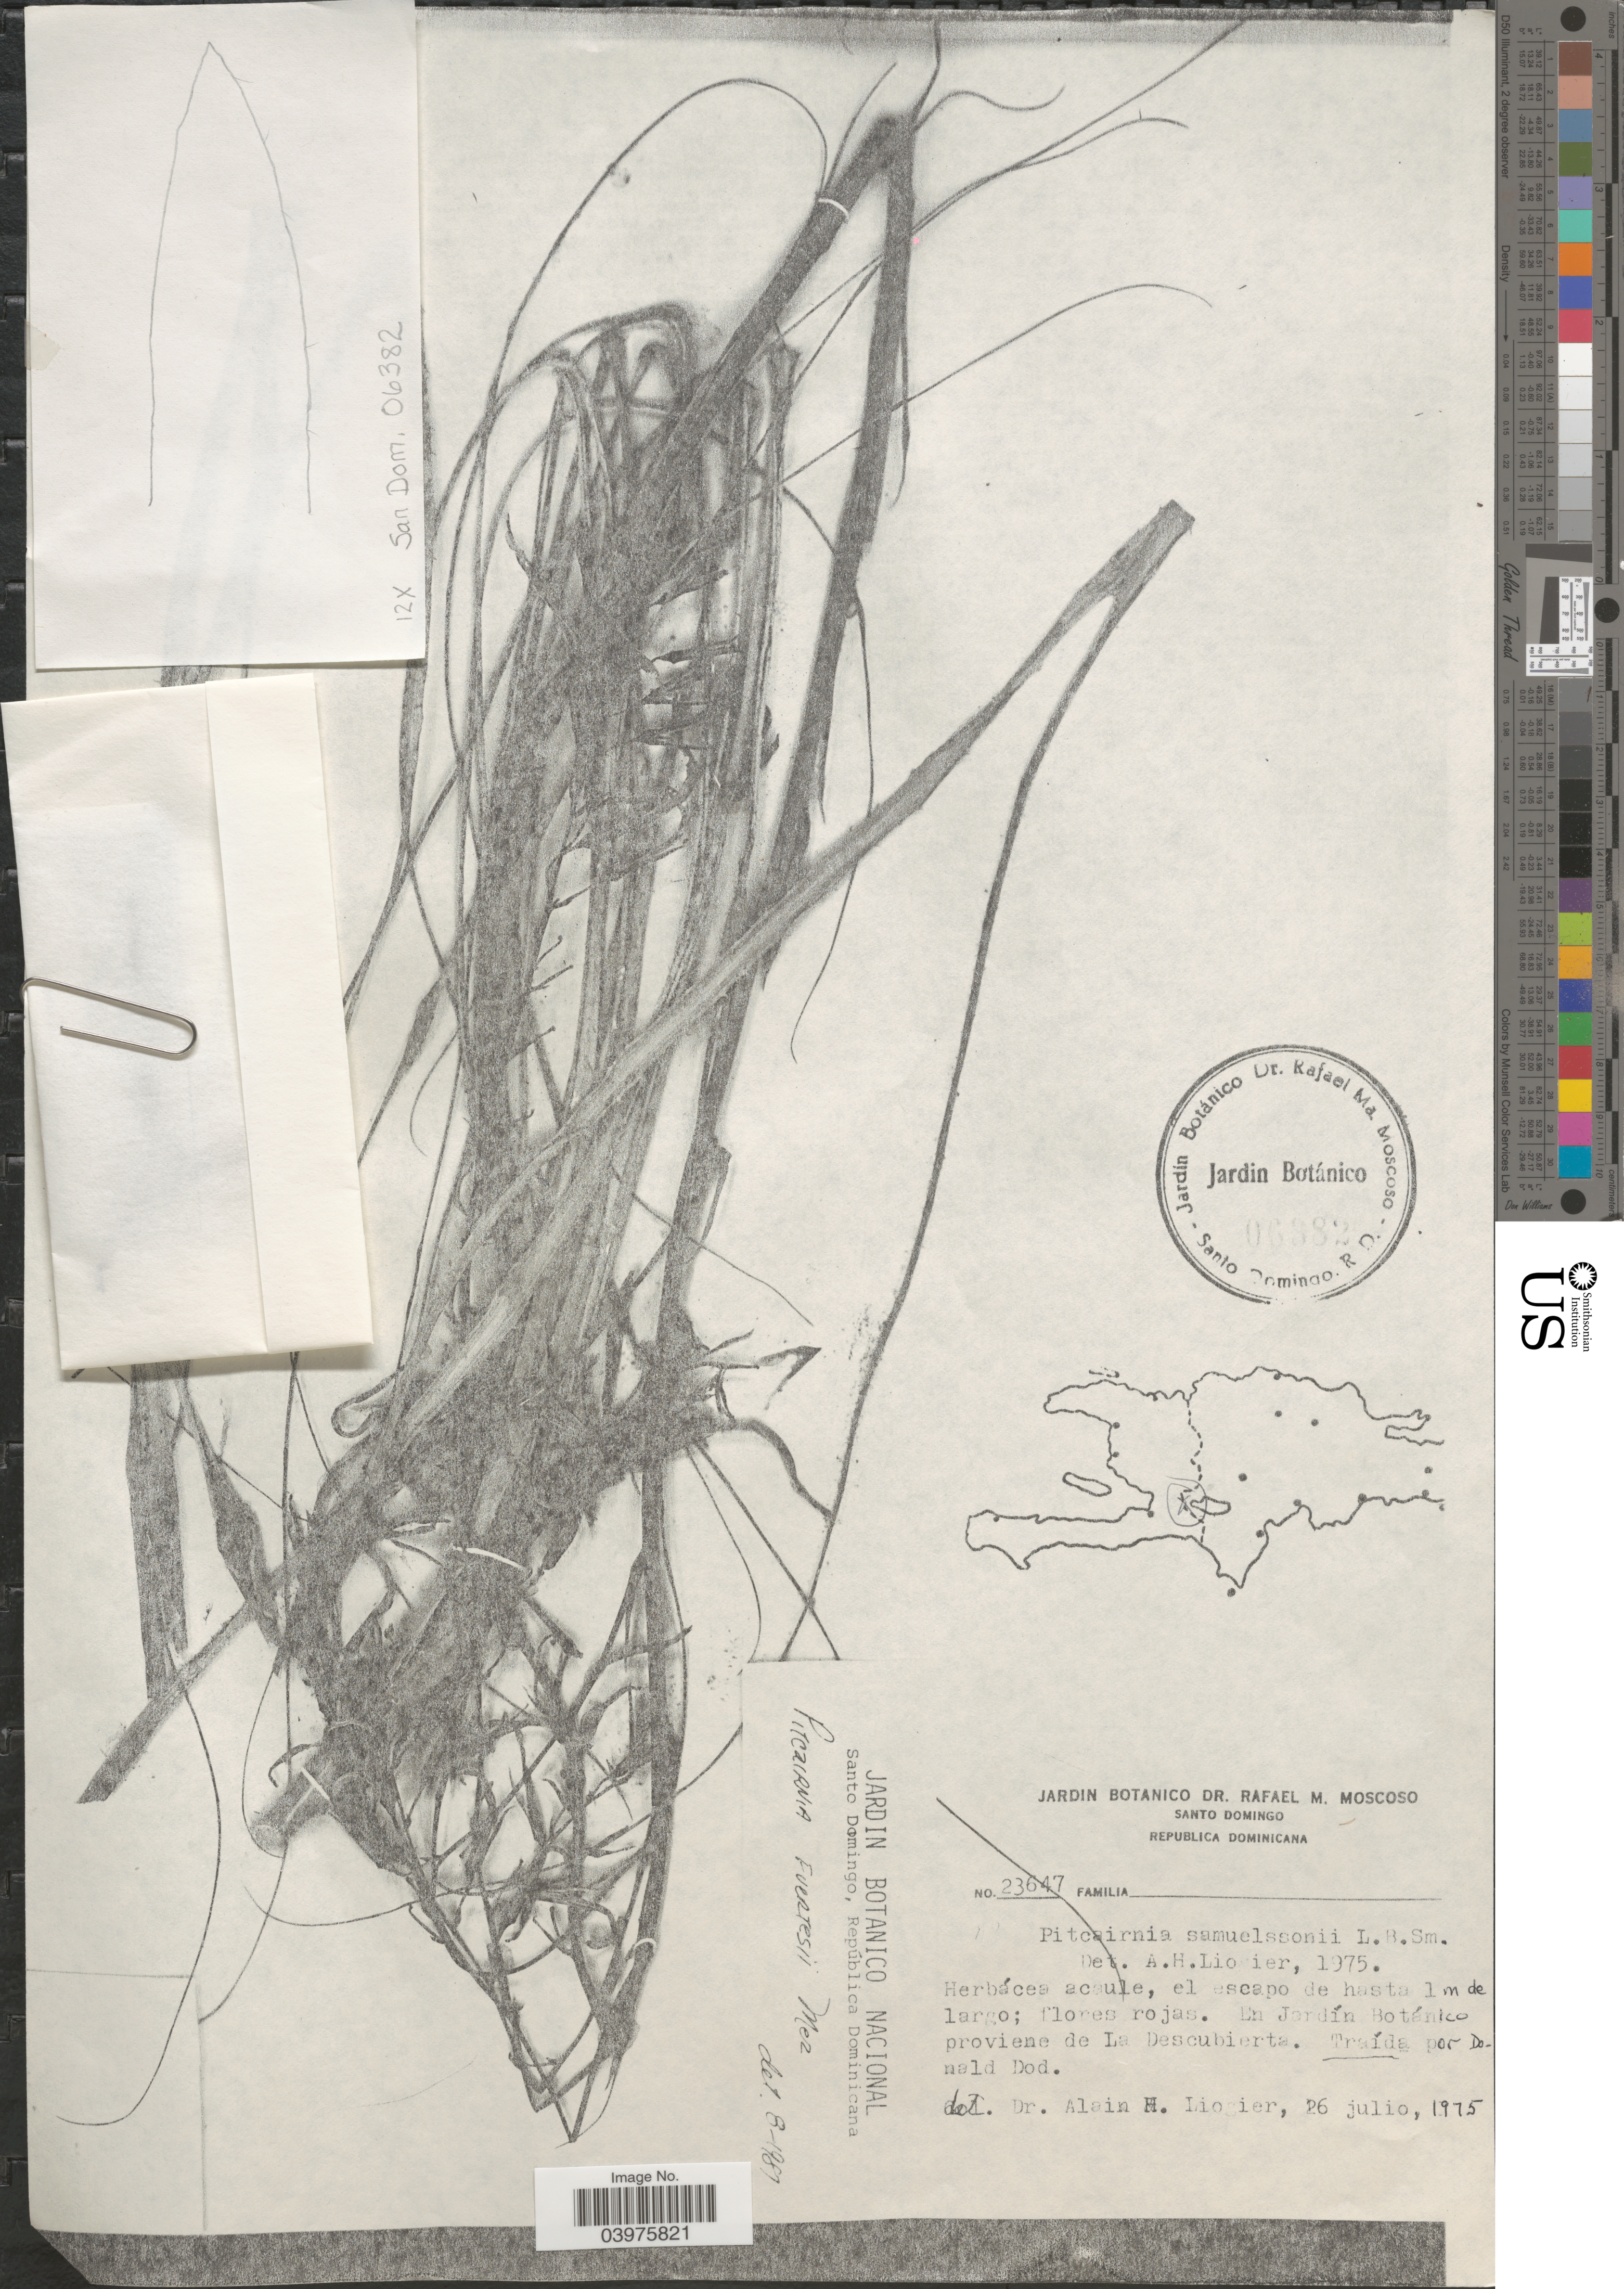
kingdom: Plantae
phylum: Tracheophyta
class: Liliopsida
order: Poales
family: Bromeliaceae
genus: Pitcairnia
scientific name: Pitcairnia fuertesii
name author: Mez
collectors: Alain & H. Liogier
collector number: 23647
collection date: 1975-07-26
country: Dominican Republic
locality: En Jardín Botánico proviene de La Descubierta.